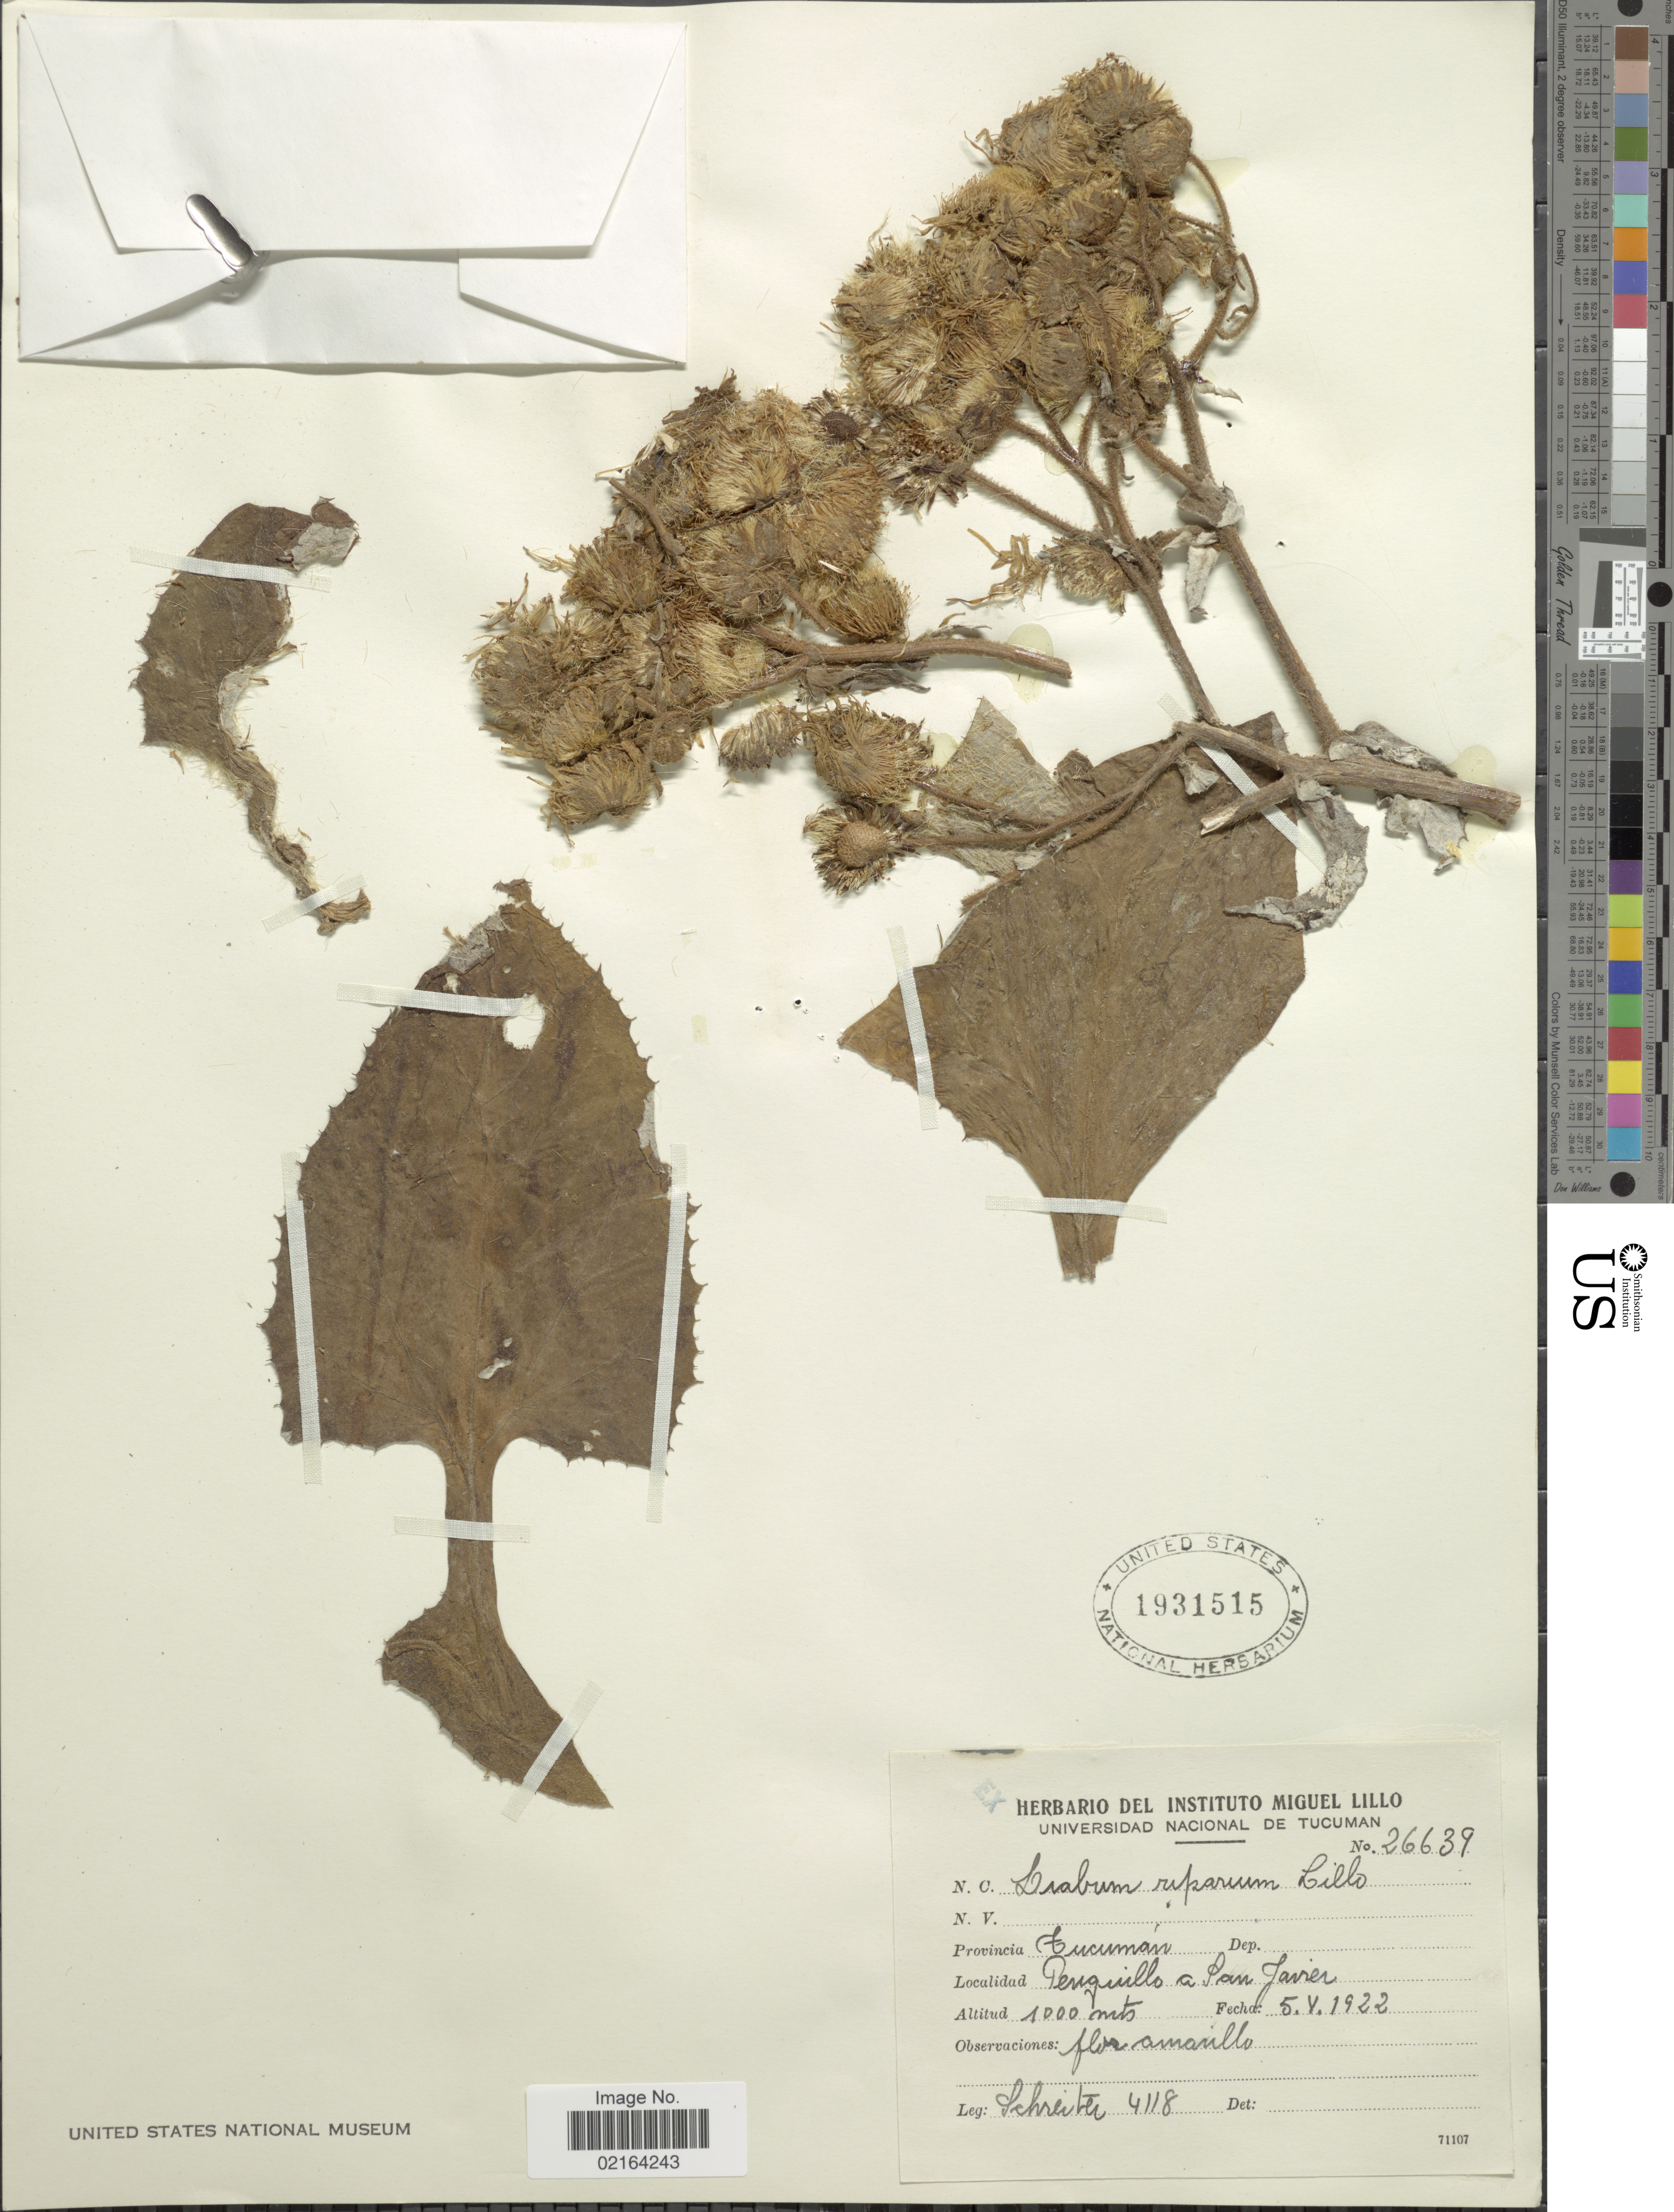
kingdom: Plantae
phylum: Tracheophyta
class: Magnoliopsida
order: Asterales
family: Asteraceae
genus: Microliabum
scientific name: Microliabum polymnioides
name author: (R.E. Fr.) H. Rob.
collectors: -. Schreiter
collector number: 4118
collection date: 1922-05-05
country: Argentina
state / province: Tucuman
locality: Provincia Tucuman, Penquillo a San Javier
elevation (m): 1000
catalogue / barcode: US 1931515